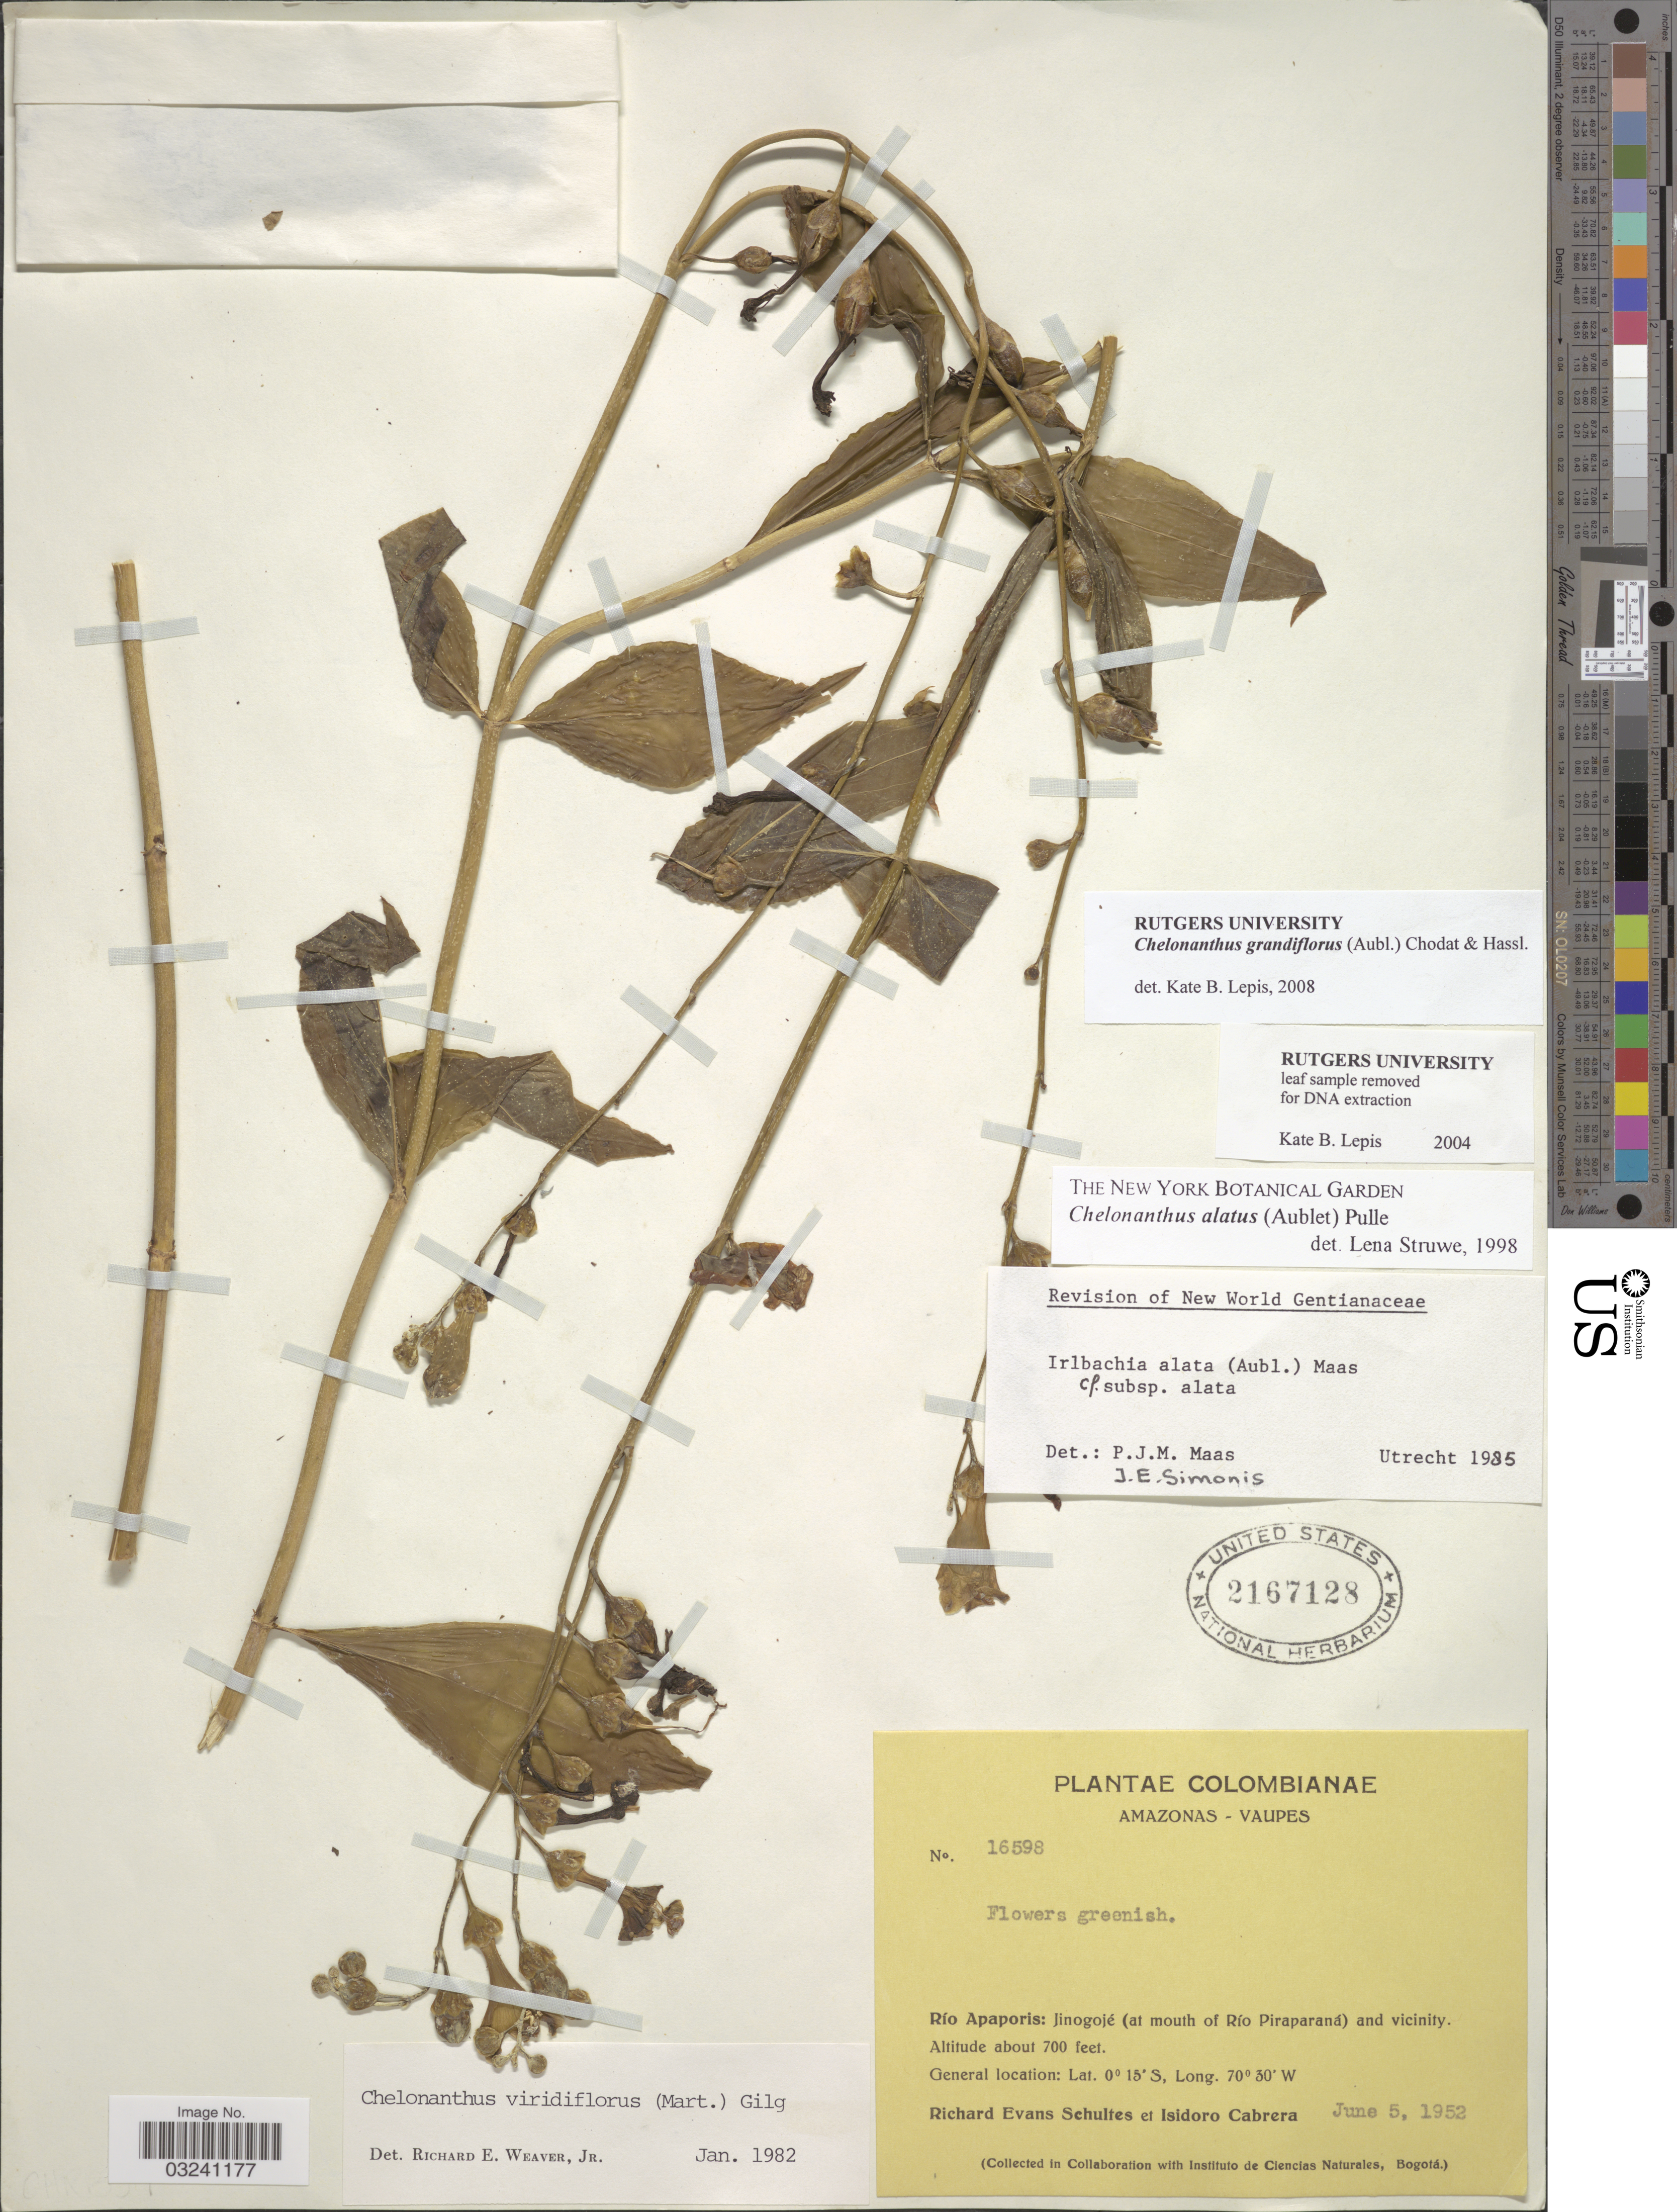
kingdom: Plantae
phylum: Tracheophyta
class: Magnoliopsida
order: Gentianales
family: Gentianaceae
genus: Chelonanthus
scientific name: Chelonanthus grandiflorus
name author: (Aubl.) Chodat & Hassl.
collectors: R. E. Schultes & I. Cabrera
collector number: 16598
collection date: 1952-06-05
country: Colombia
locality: Amazonas-Vaupes. Río Apaporis: Jinogojé (at mouth of Río Piraparaná) and vicinity.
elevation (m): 213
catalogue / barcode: US 2167128